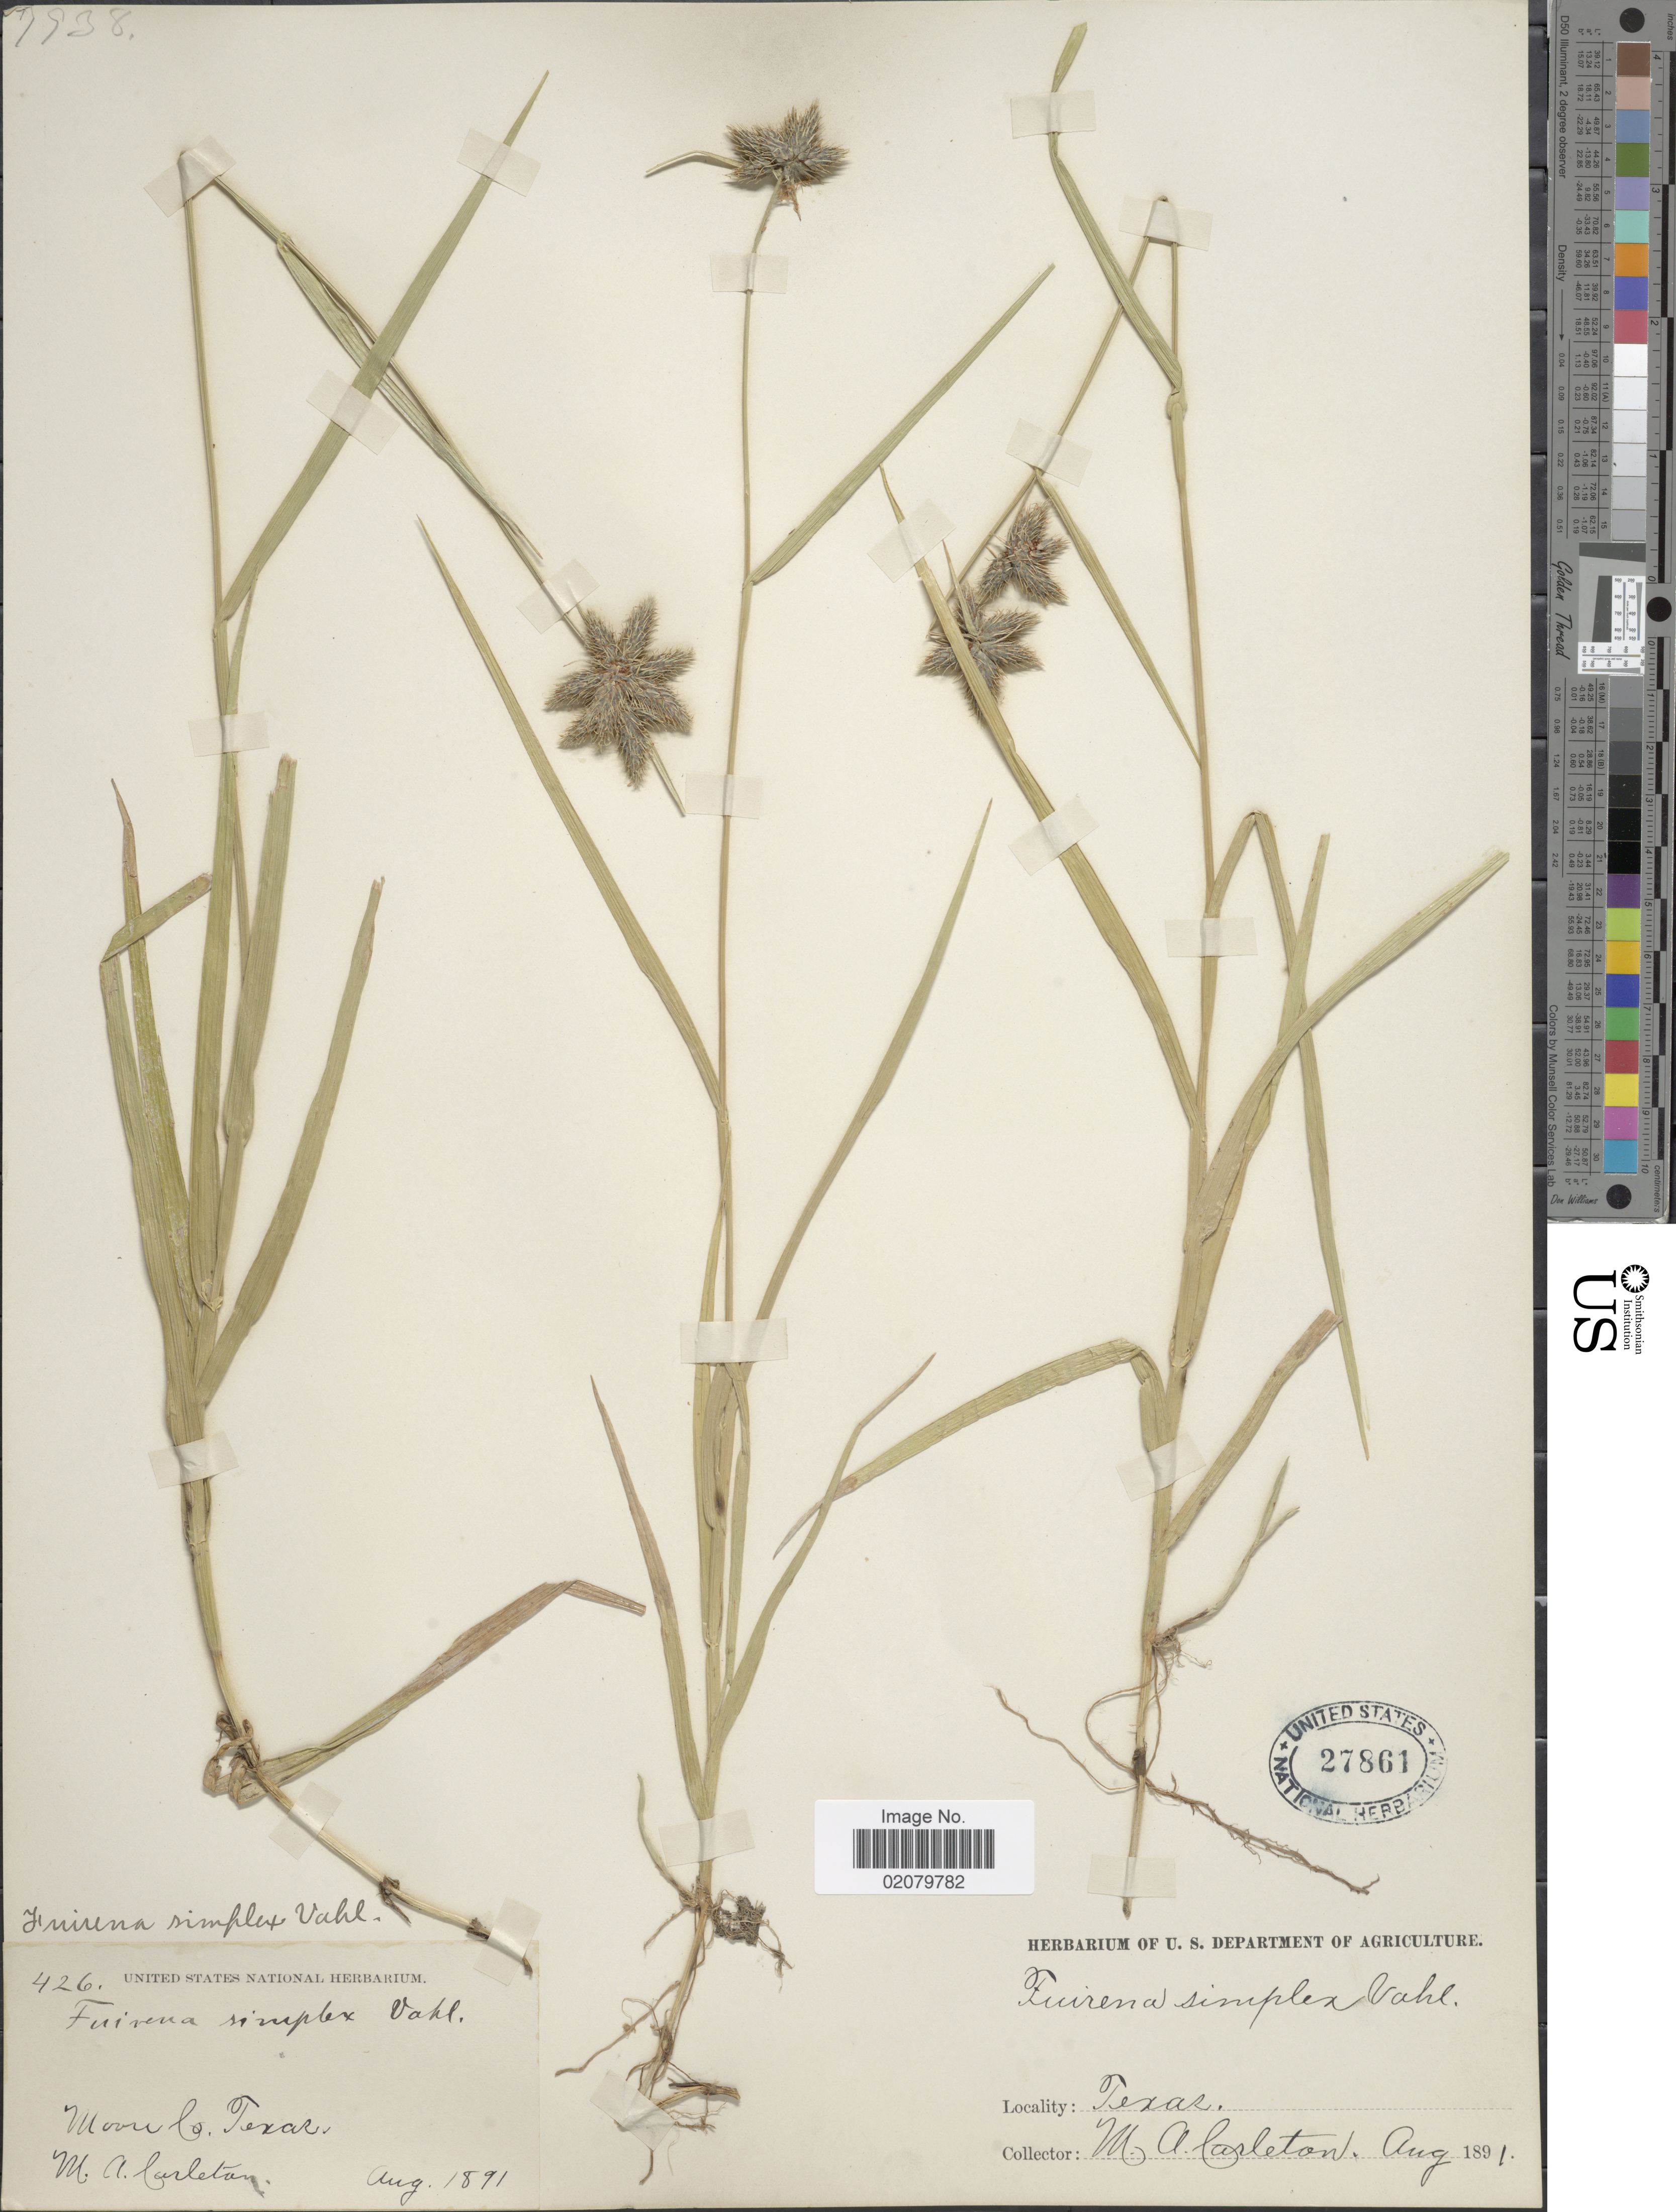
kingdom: Plantae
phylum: Tracheophyta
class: Liliopsida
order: Poales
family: Cyperaceae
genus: Fuirena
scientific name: Fuirena simplex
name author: Vahl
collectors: M. A. Carleton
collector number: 426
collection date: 1891-08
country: United States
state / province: Texas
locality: Moore Co.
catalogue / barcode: US 27861